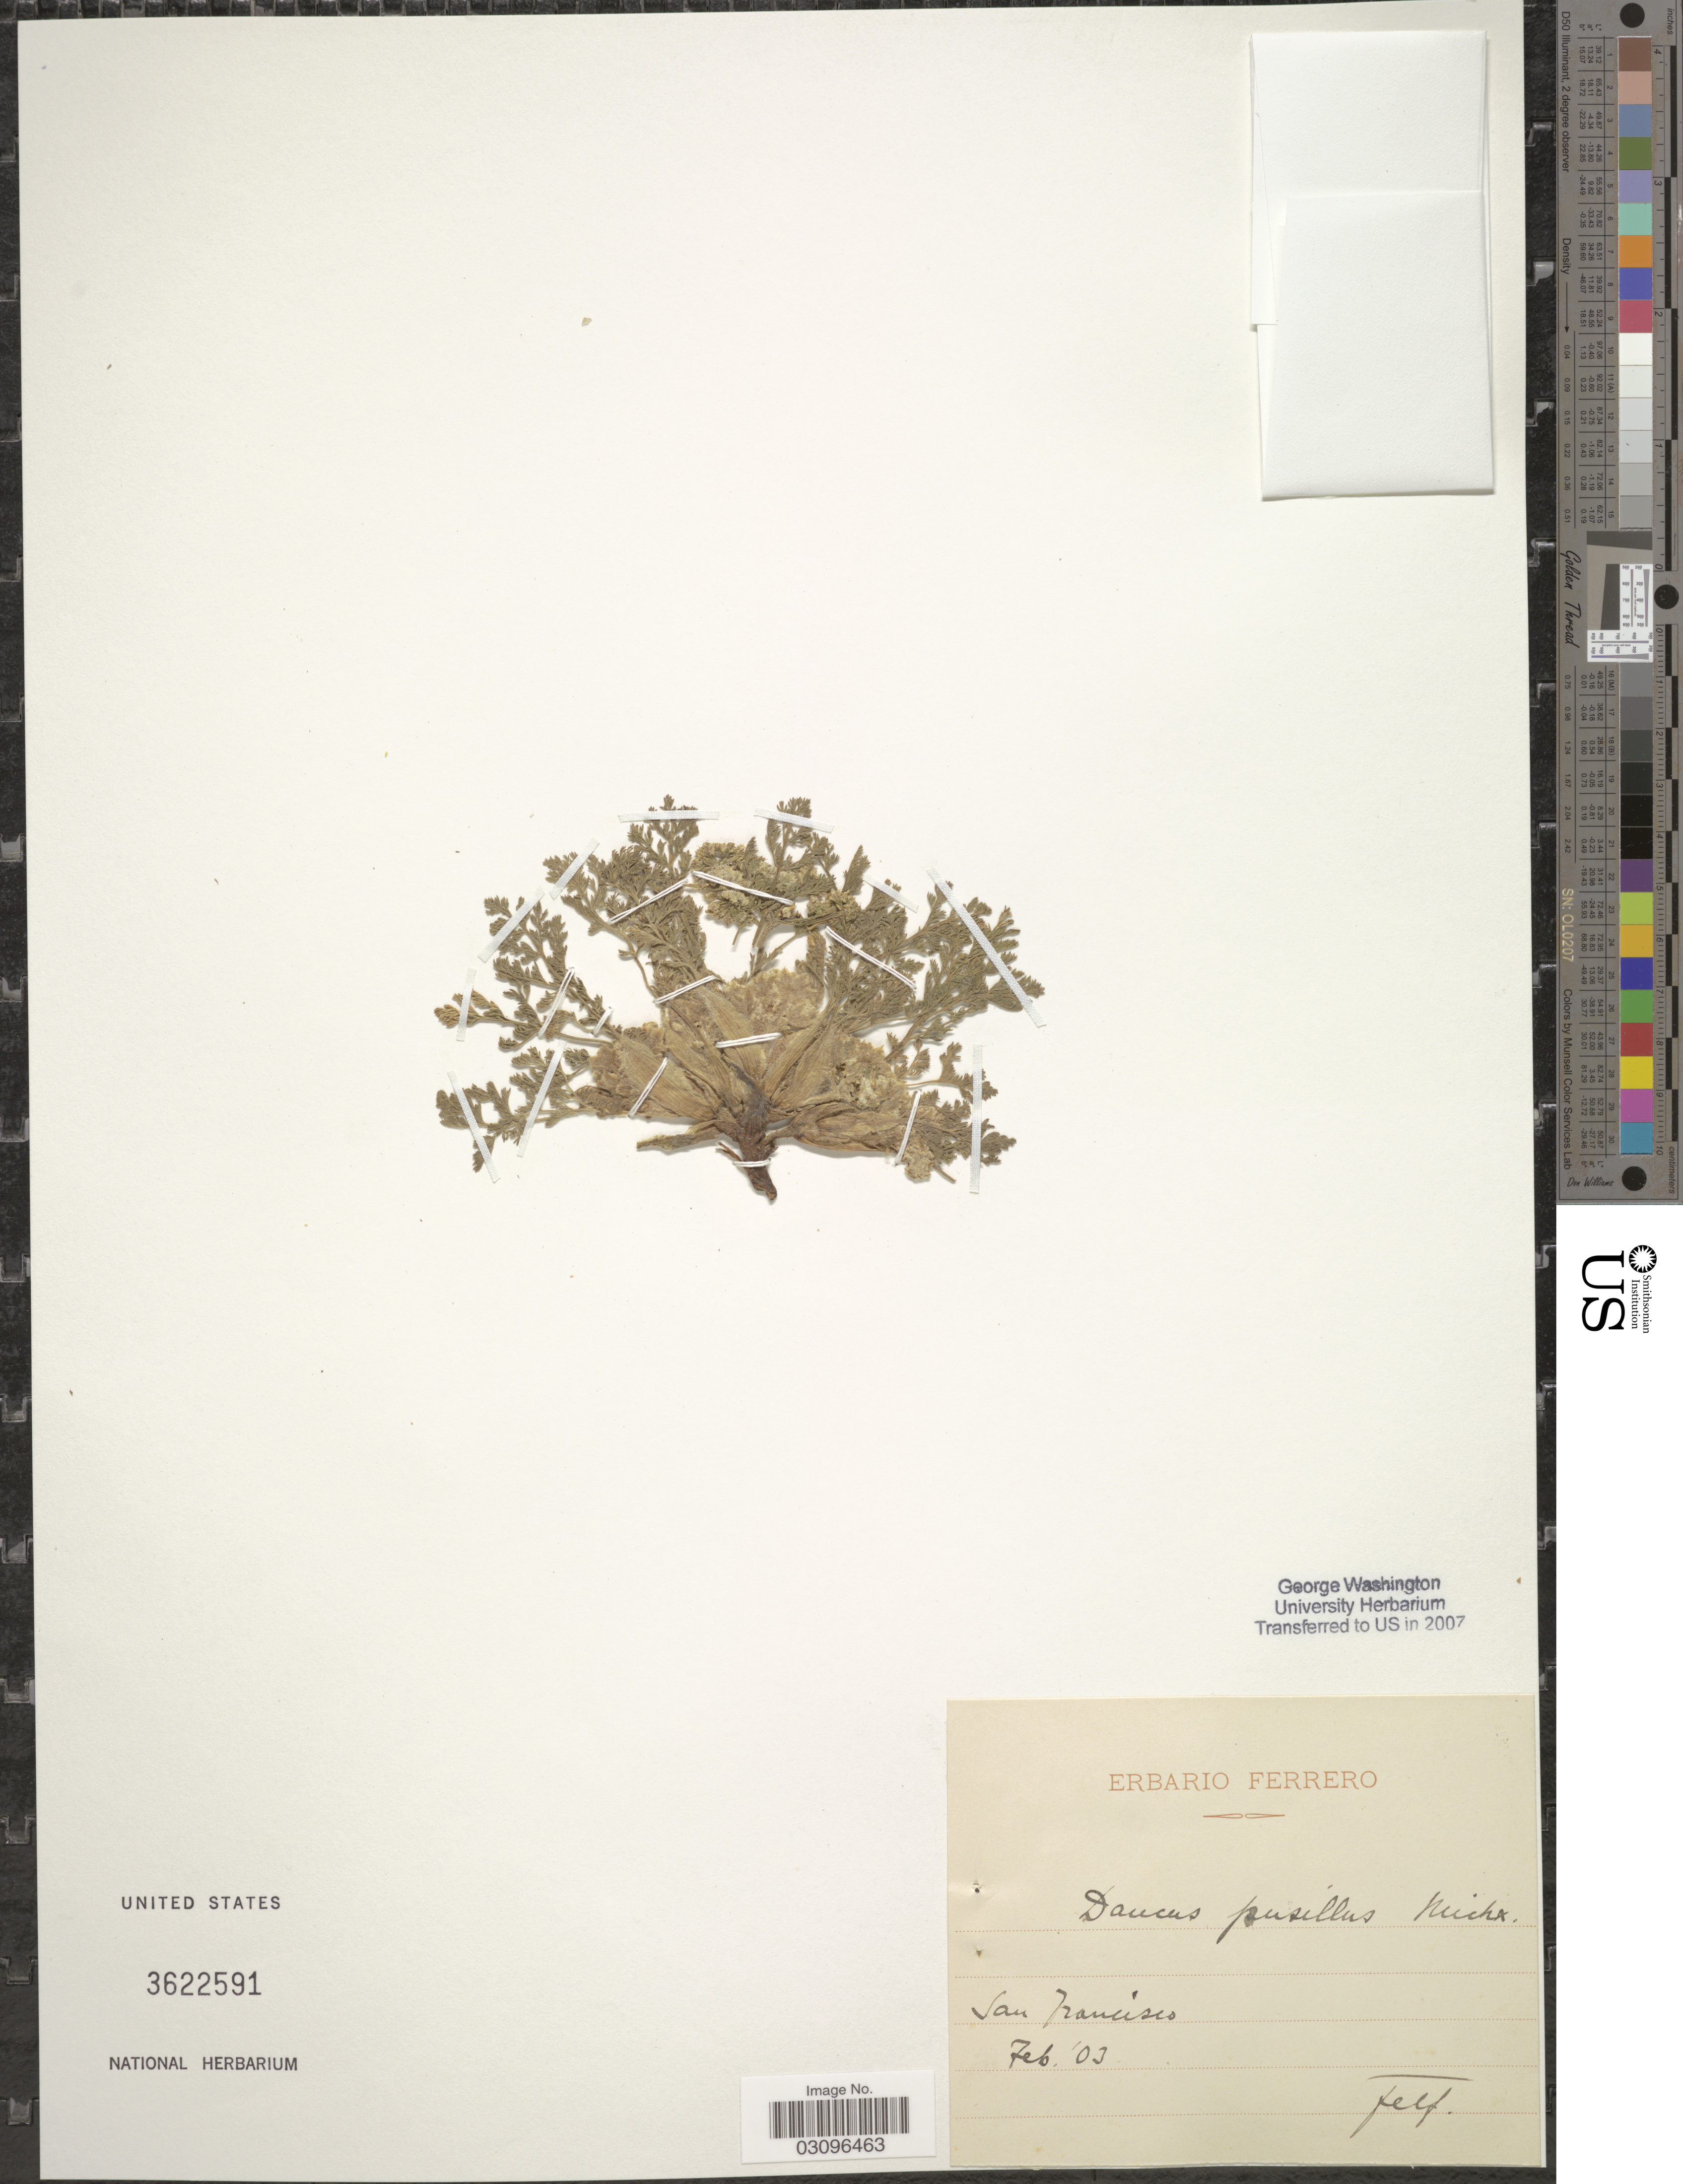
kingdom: Plantae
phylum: Tracheophyta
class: Magnoliopsida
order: Apiales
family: Apiaceae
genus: Daucus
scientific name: Daucus pusillus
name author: Michx.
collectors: Ferrero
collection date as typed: Transcribed d/m/y: /2/3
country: United States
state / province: California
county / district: San Francisco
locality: San Francisco.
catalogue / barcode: US 3622591